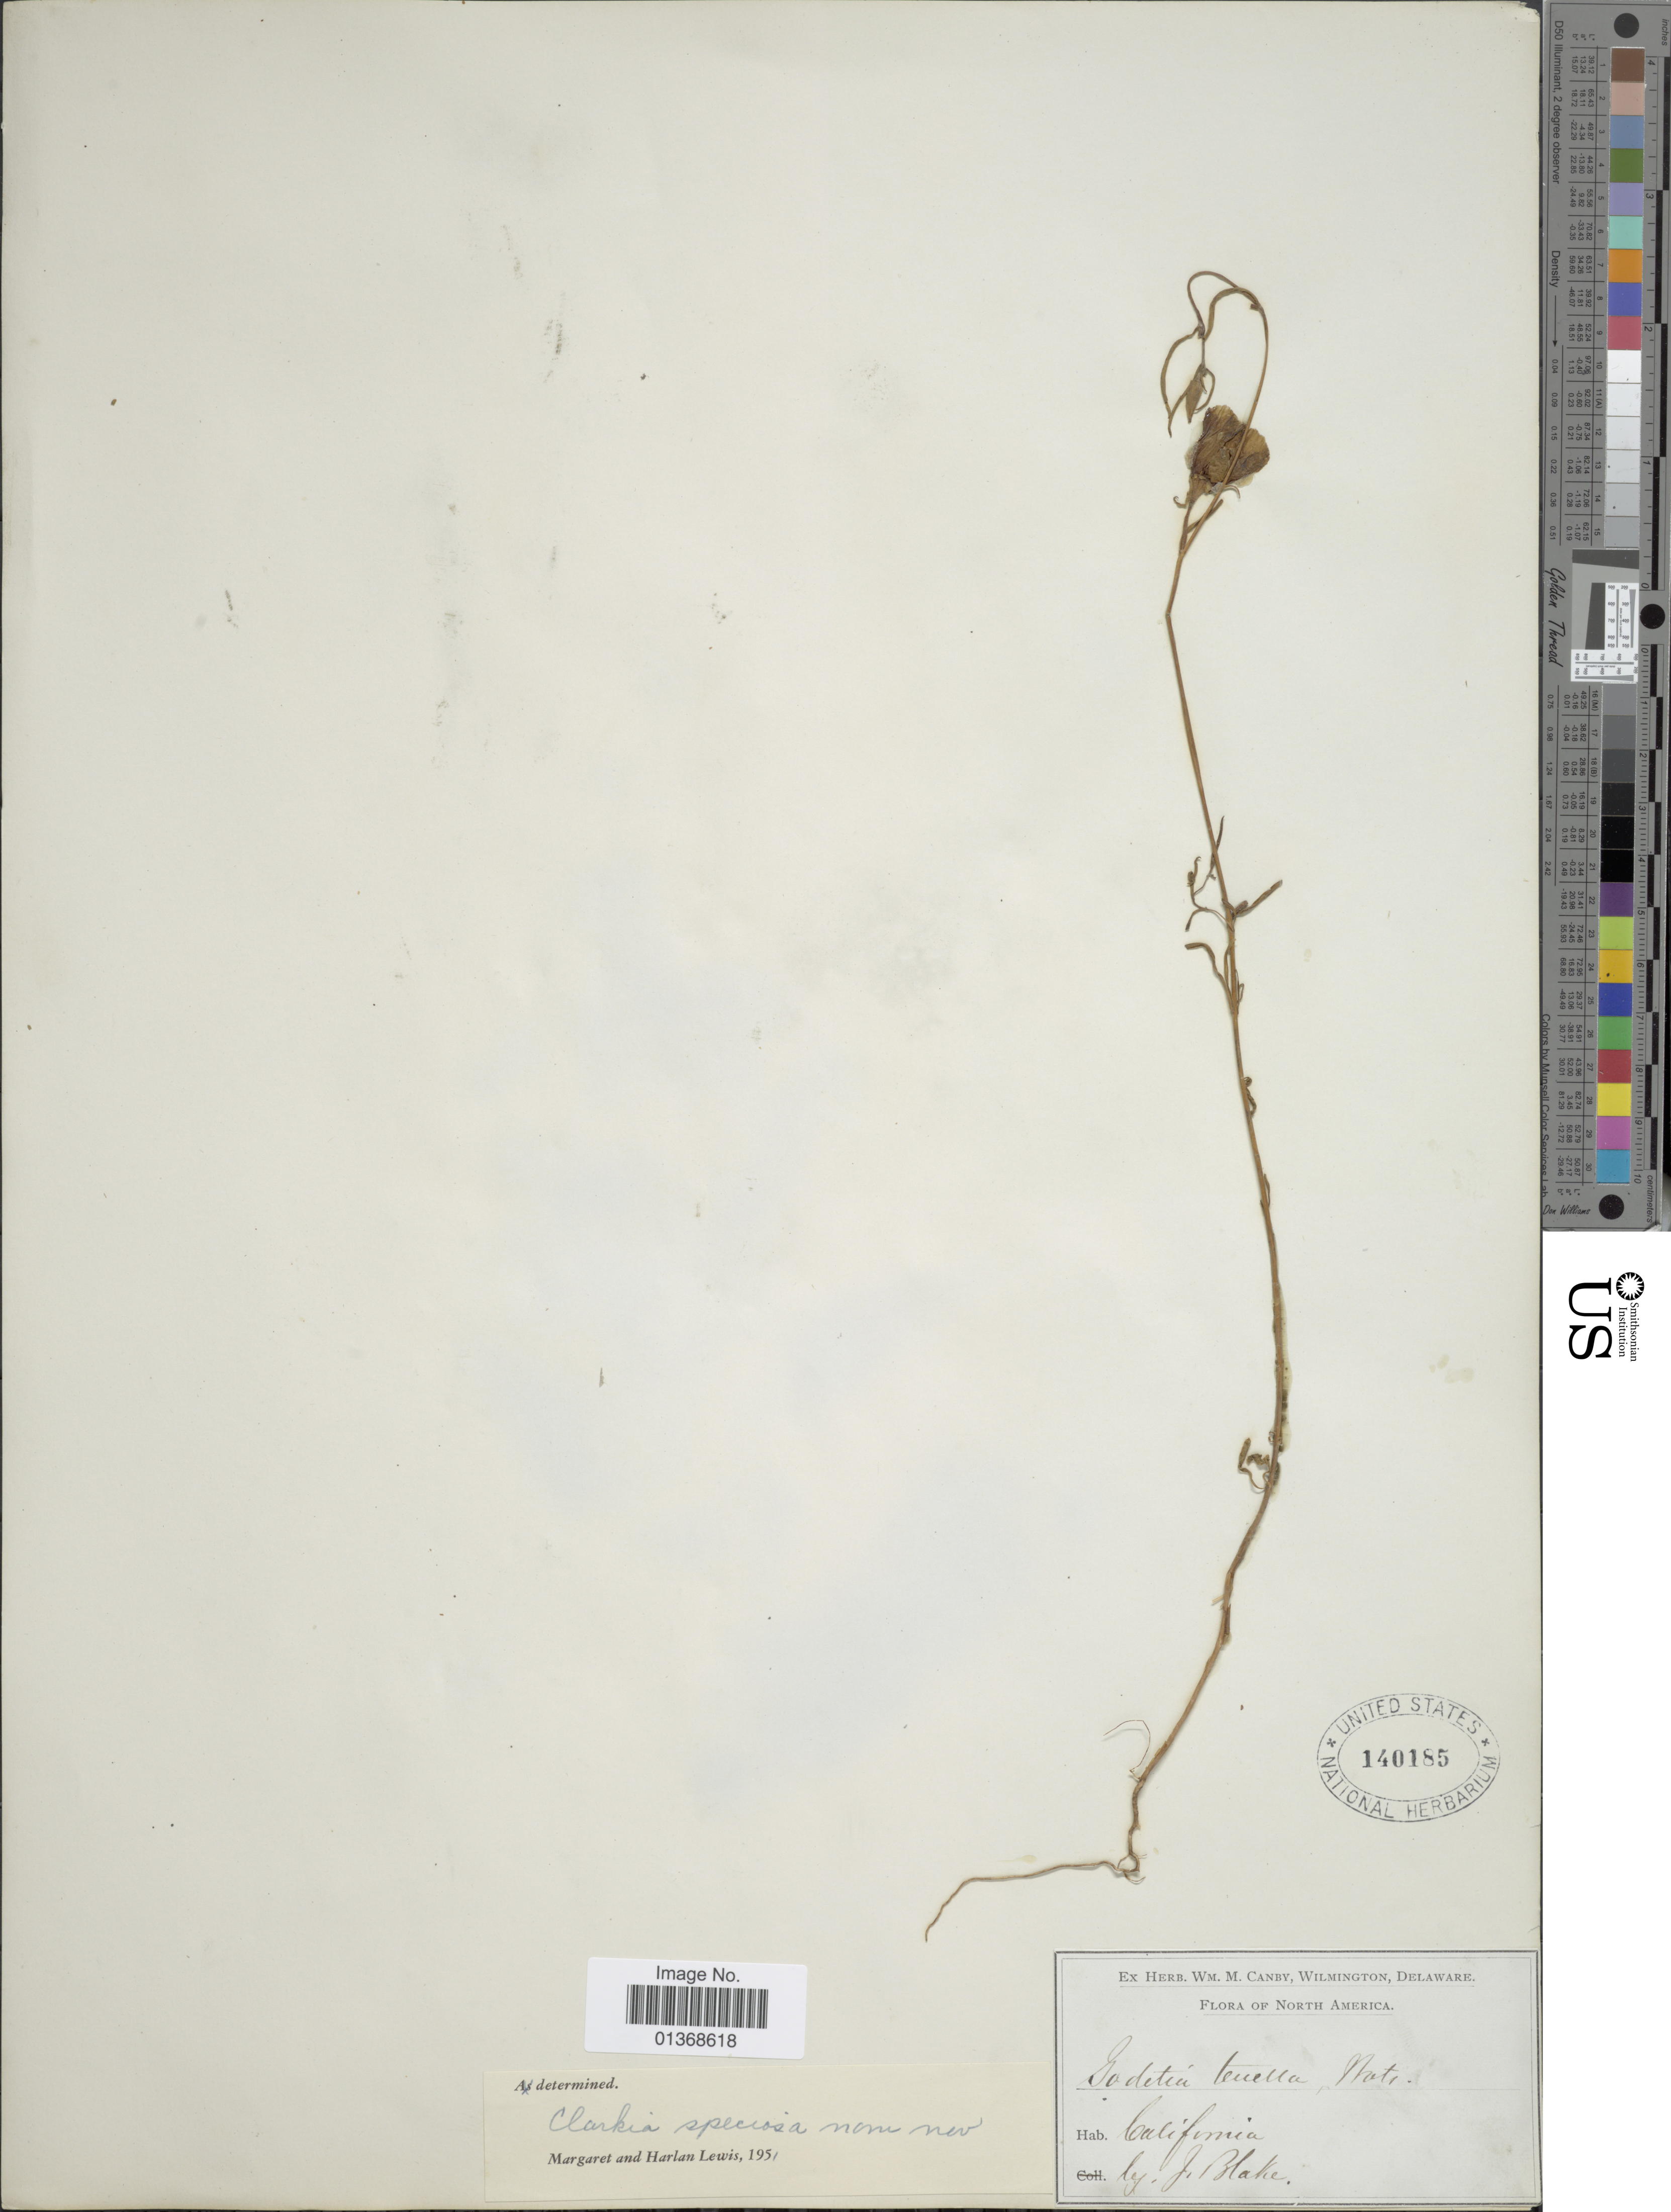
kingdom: Plantae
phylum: Tracheophyta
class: Magnoliopsida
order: Myrtales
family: Onagraceae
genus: Clarkia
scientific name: Clarkia speciosa subsp. speciosa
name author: F. H. Lewis & M.E. Lewis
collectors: J. Blake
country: United States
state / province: California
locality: North America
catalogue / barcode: US 140185